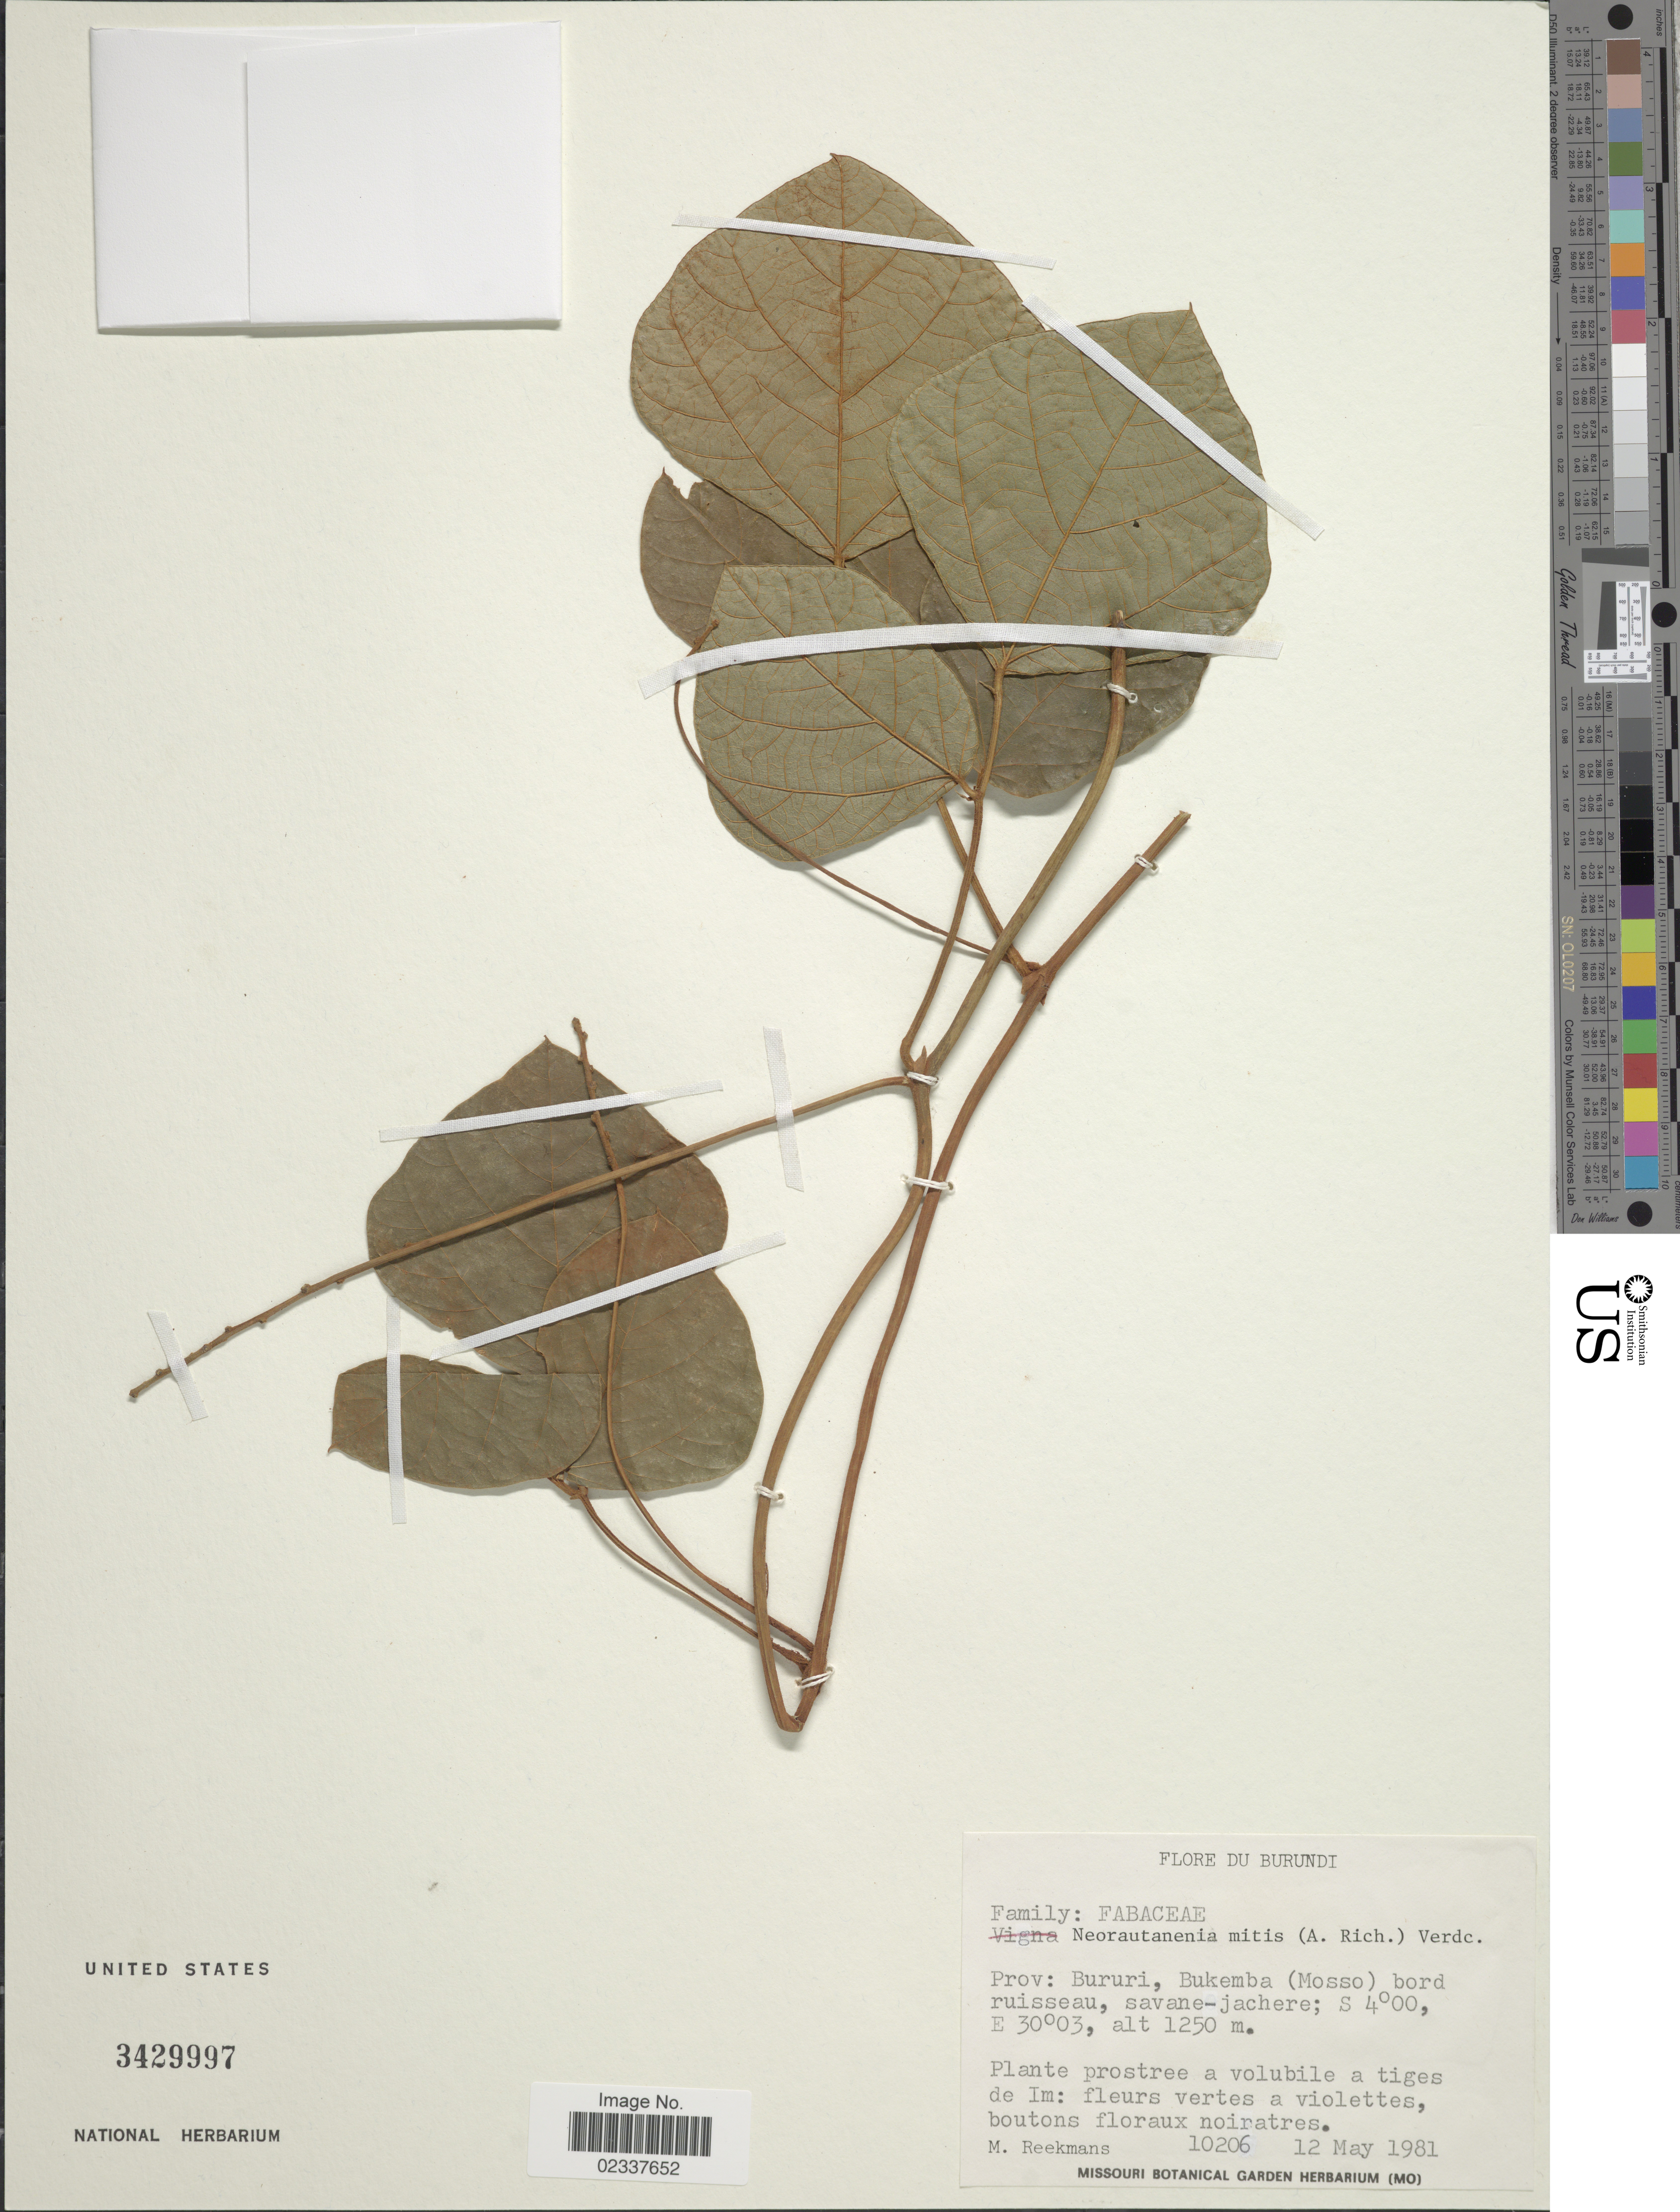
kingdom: Plantae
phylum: Tracheophyta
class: Magnoliopsida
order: Fabales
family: Fabaceae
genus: Neorautanenia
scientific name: Neorautanenia mitis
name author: (A. Rich.) Verdc.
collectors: M. Reekmans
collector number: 10206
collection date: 1981-05-12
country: Burundi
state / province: Bururi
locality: Bukemba (Mosso) bord ruisseau, savane-jachere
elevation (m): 1250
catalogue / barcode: US 3429997